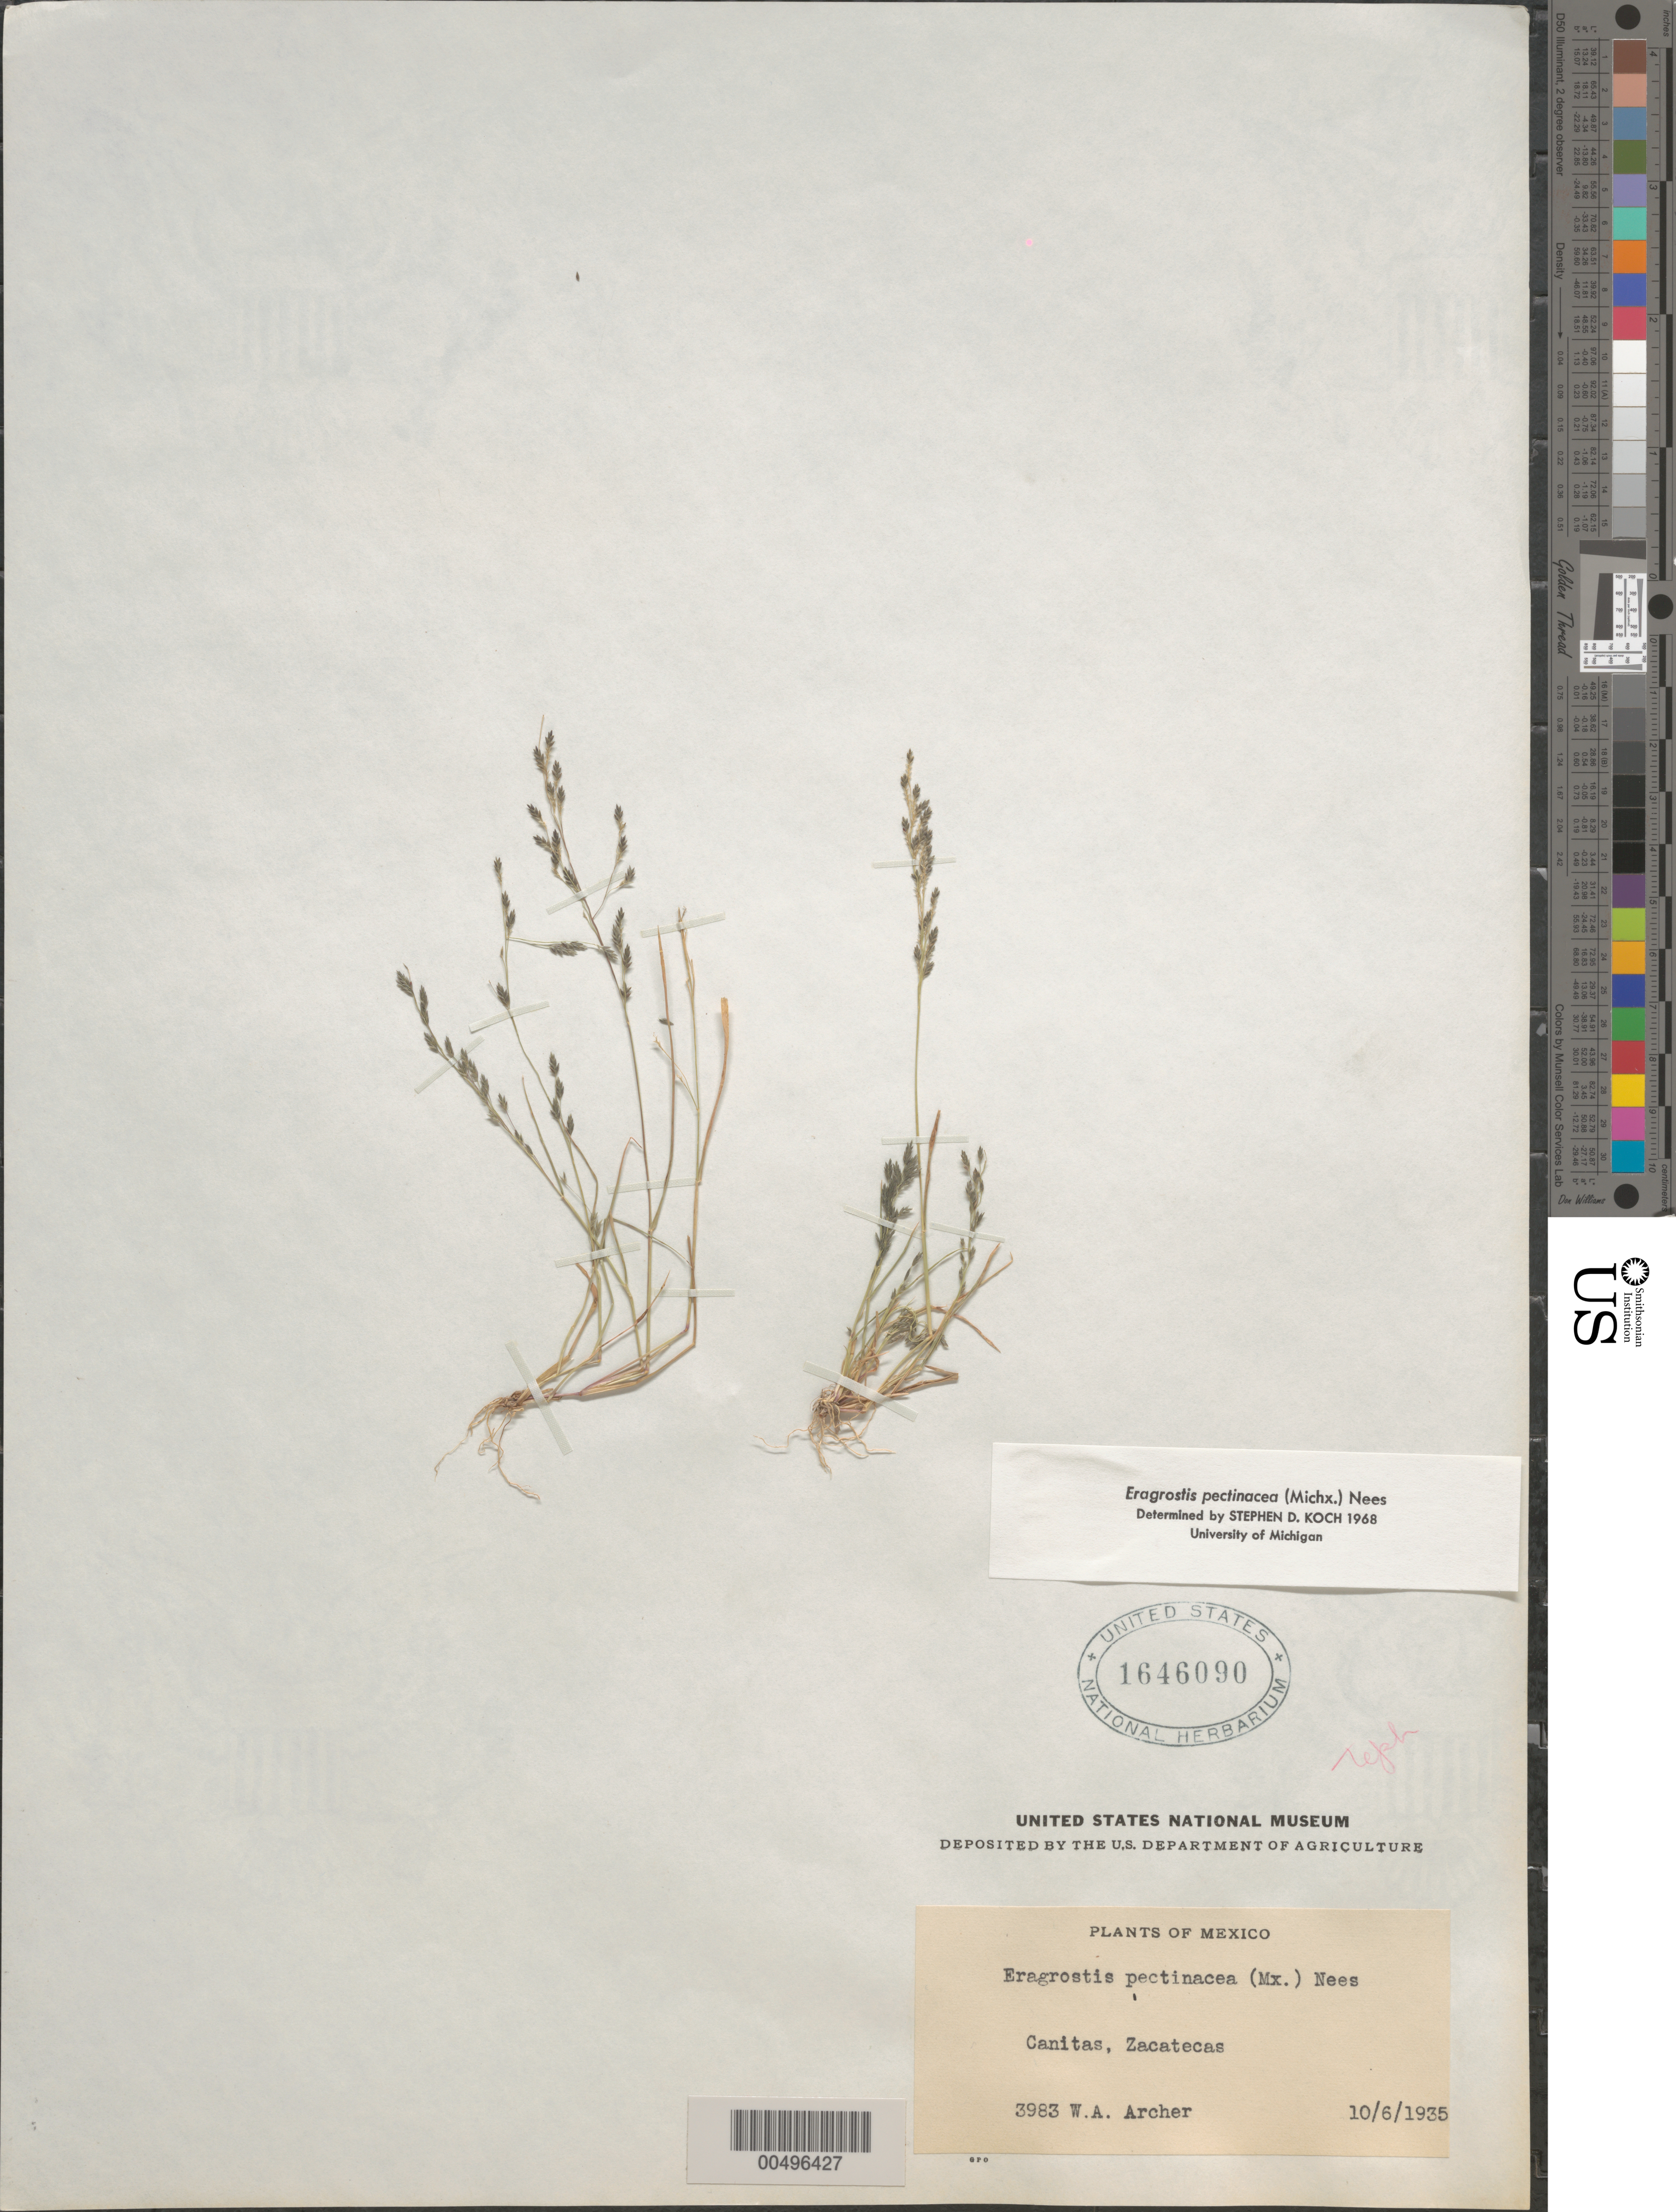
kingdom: Plantae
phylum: Tracheophyta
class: Liliopsida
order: Poales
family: Poaceae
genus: Eragrostis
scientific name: Eragrostis pectinacea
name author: (Michx.) Nees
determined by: Koch, S. D.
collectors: W. A. Archer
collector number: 3983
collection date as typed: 10 Jun 1935 or 6 Oct 1935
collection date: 1935-06-10 or 1935-10-06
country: Mexico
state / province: Zacatecas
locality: Canitas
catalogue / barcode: US 1646090